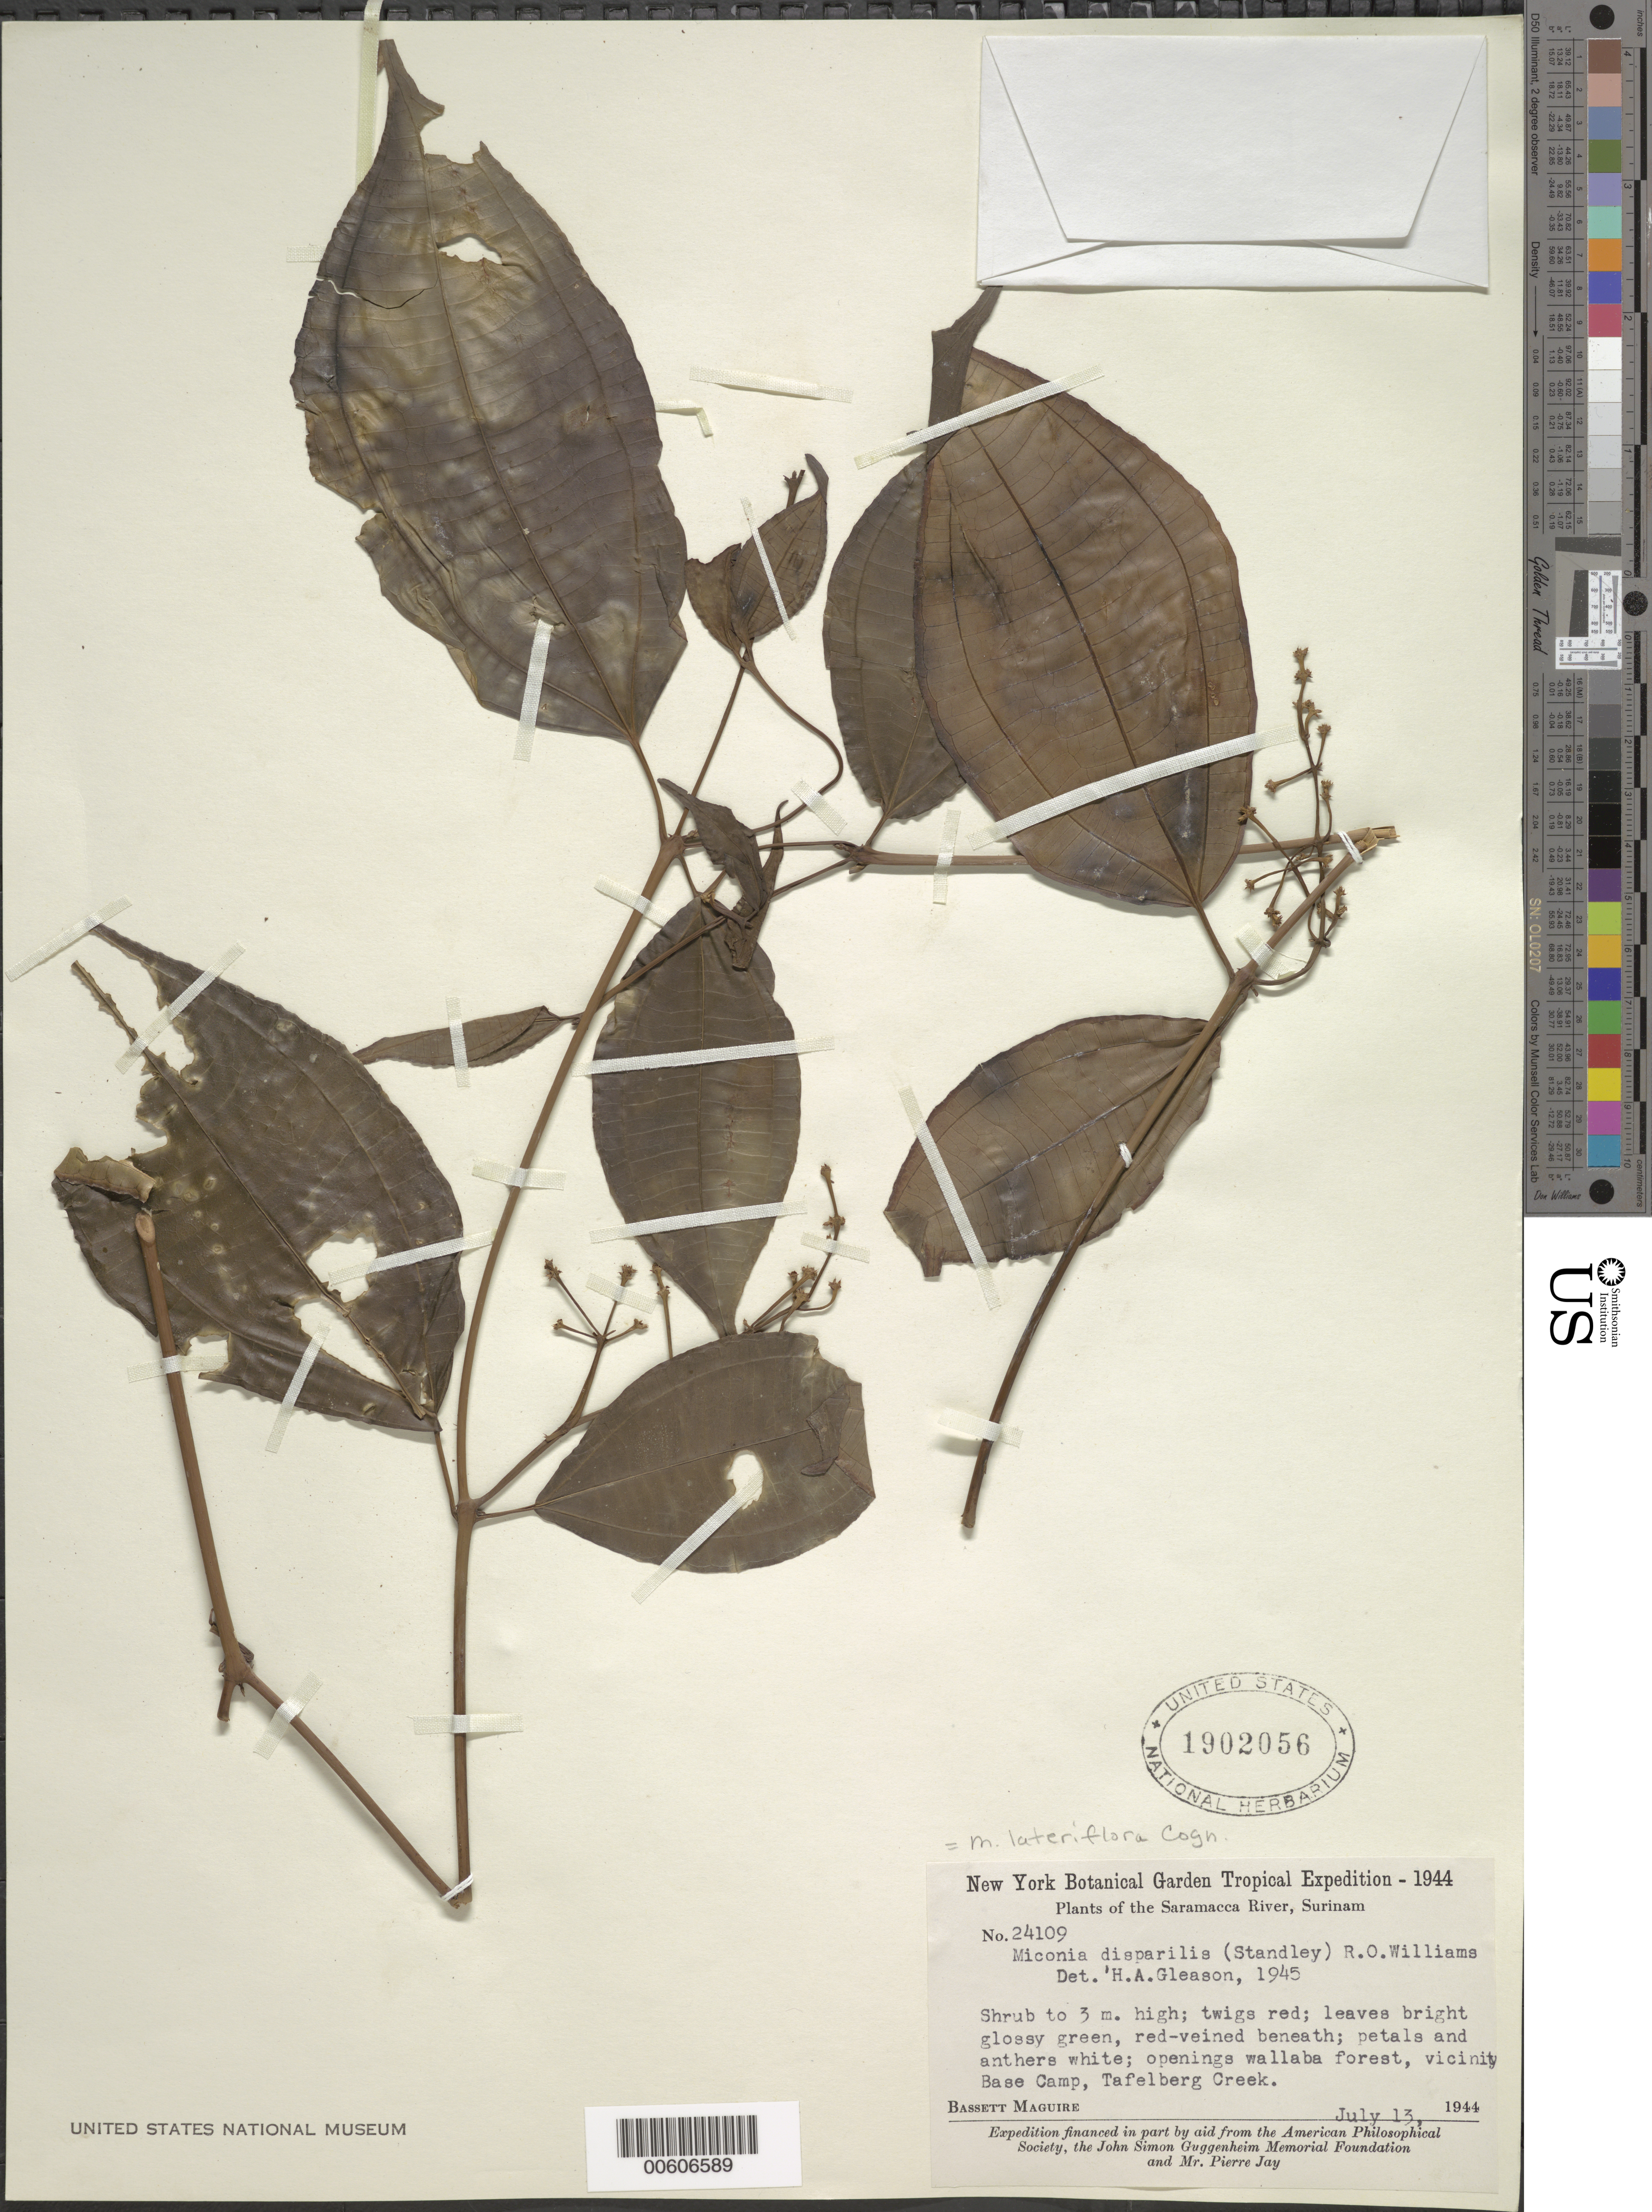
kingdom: Plantae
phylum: Tracheophyta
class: Magnoliopsida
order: Myrtales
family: Melastomataceae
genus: Miconia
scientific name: Miconia lateriflora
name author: Cogn.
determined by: Gleason, H. A.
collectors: B. Maguire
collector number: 24109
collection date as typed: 13-Jul-44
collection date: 1944-07-13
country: Suriname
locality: Saramacca River, Tafelberg Creek, vicinity of Base Camp 1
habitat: Openings in Wallaba forest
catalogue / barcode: US 1902056